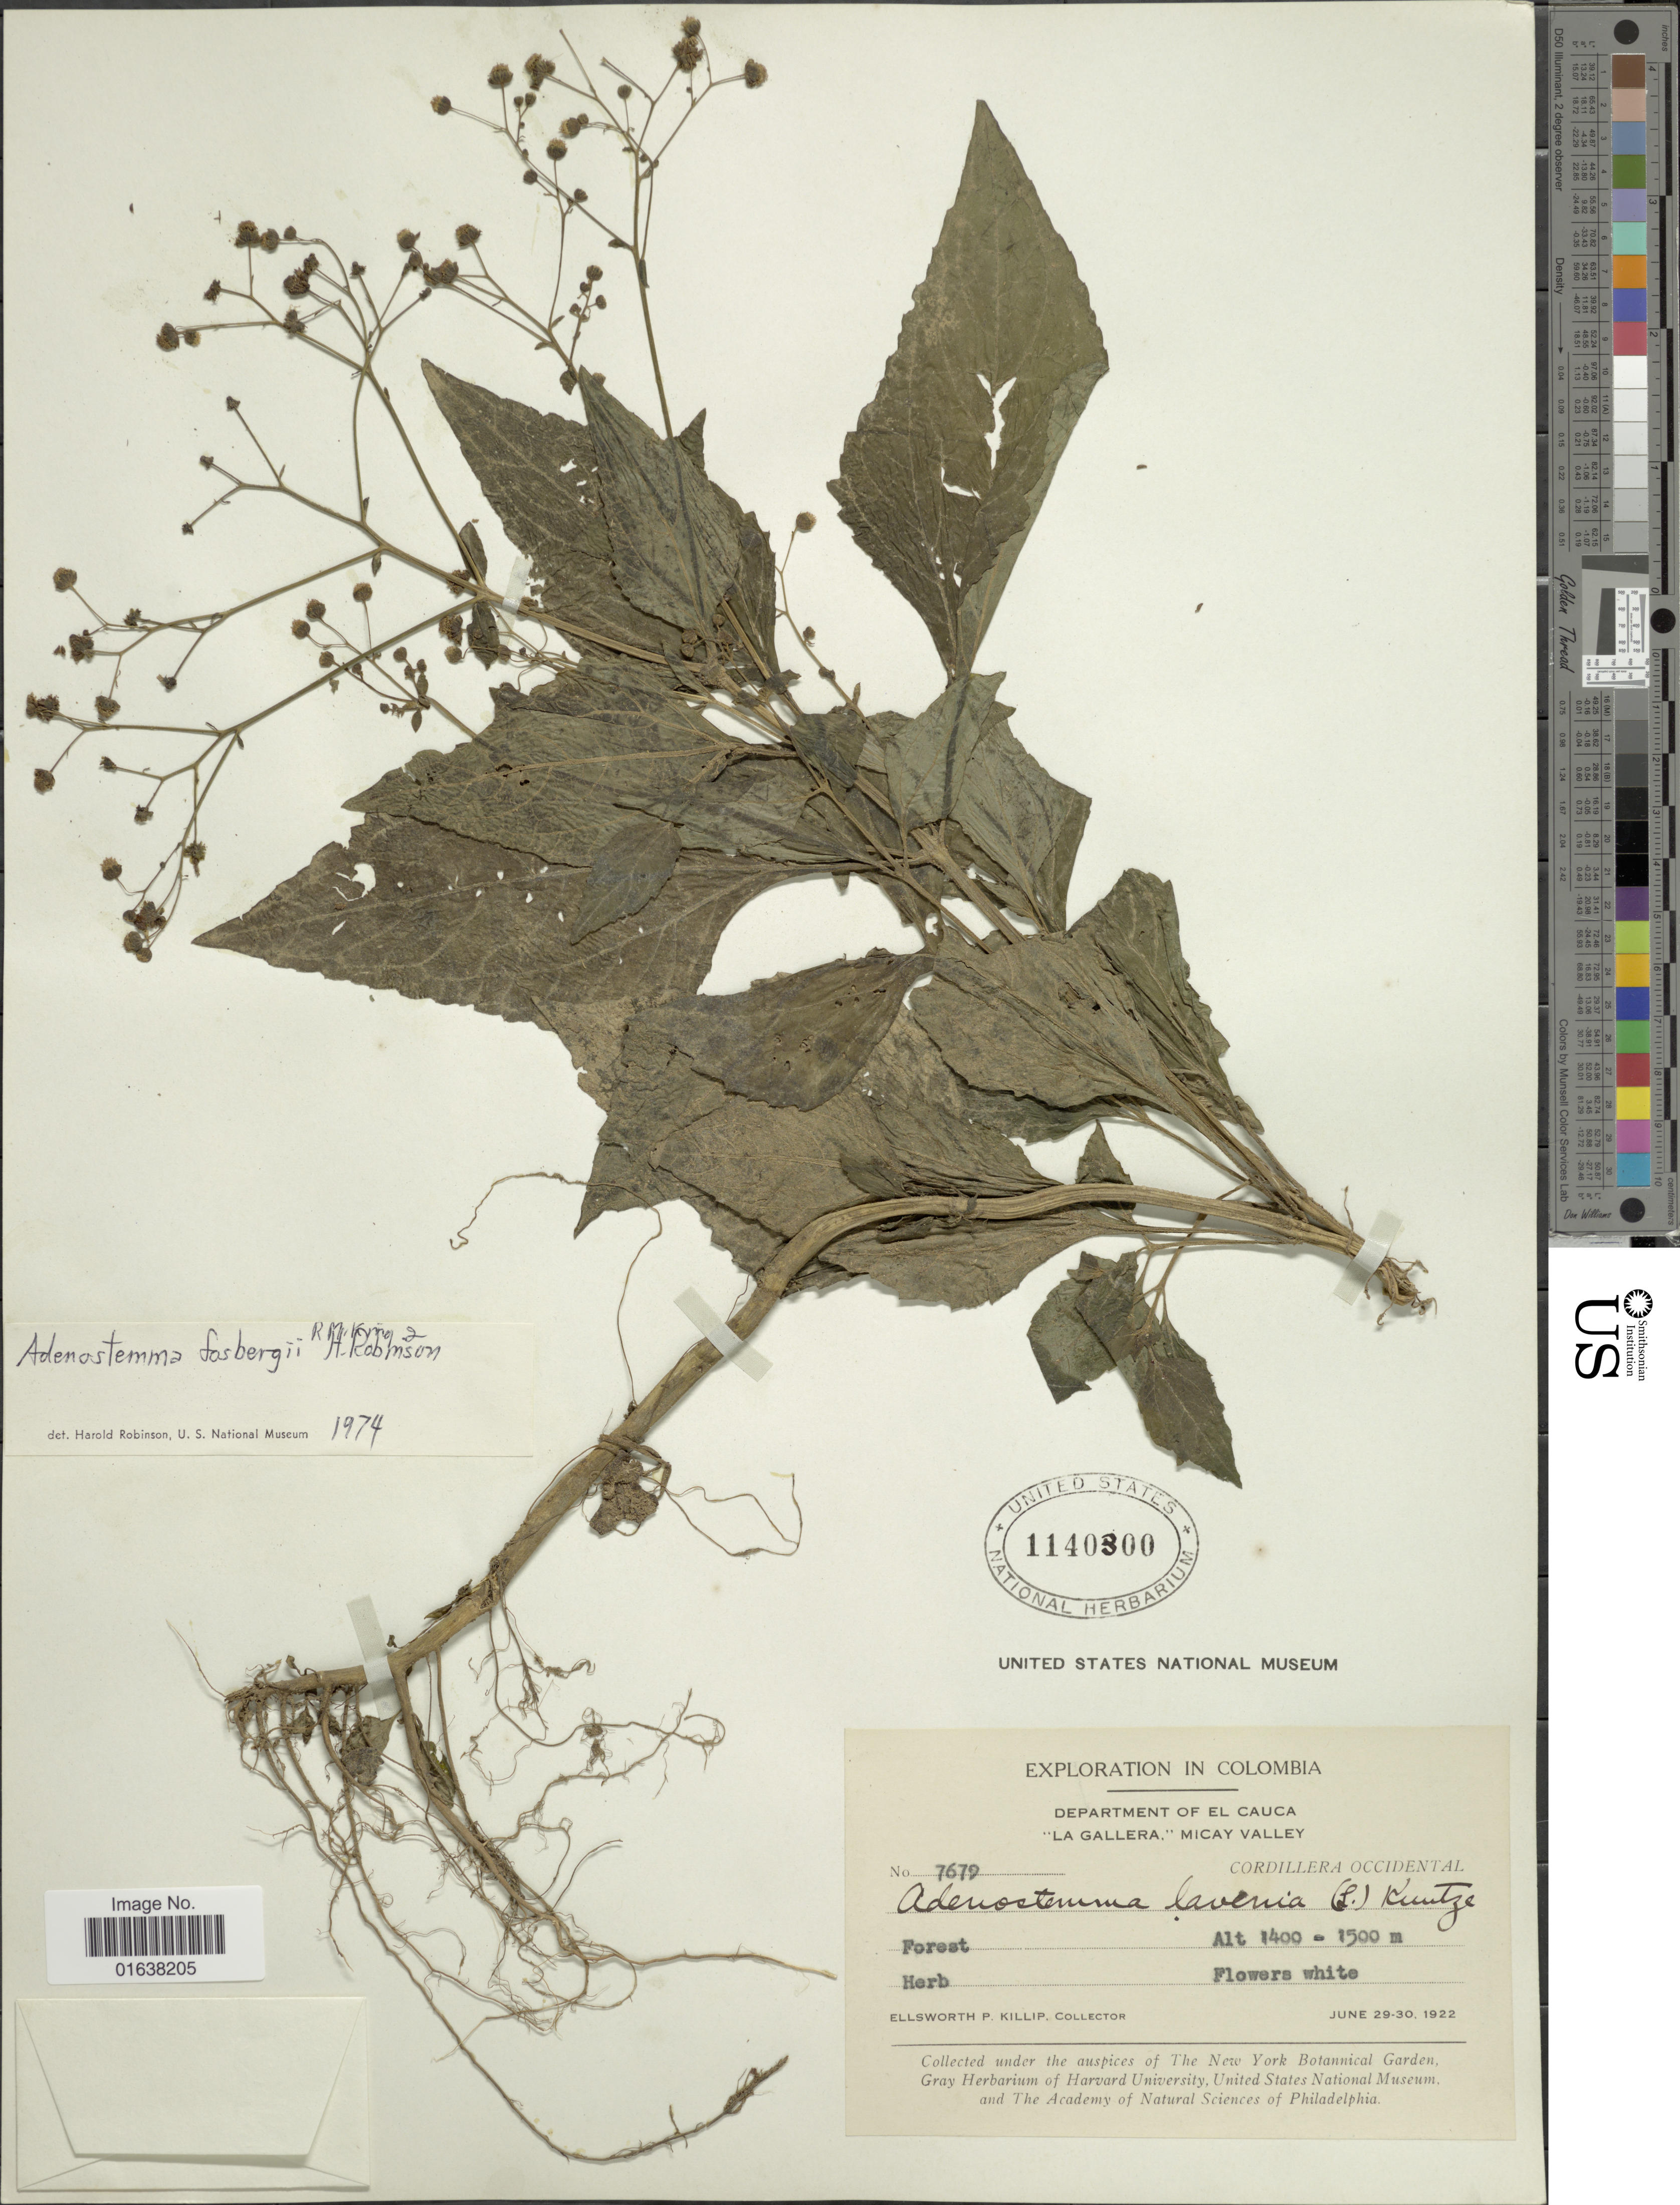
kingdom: Plantae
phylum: Tracheophyta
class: Magnoliopsida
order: Asterales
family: Asteraceae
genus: Adenostemma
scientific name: Adenostemma fosbergii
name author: R.M. King & H. Rob.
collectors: E. P. Killip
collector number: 7679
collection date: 1922-06-29/1922-06-30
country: Colombia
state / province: Cauca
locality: Department of El Cauca. "La Gallera", Micay Valley. Cordillera Occidental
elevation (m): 1400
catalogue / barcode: US 1140300